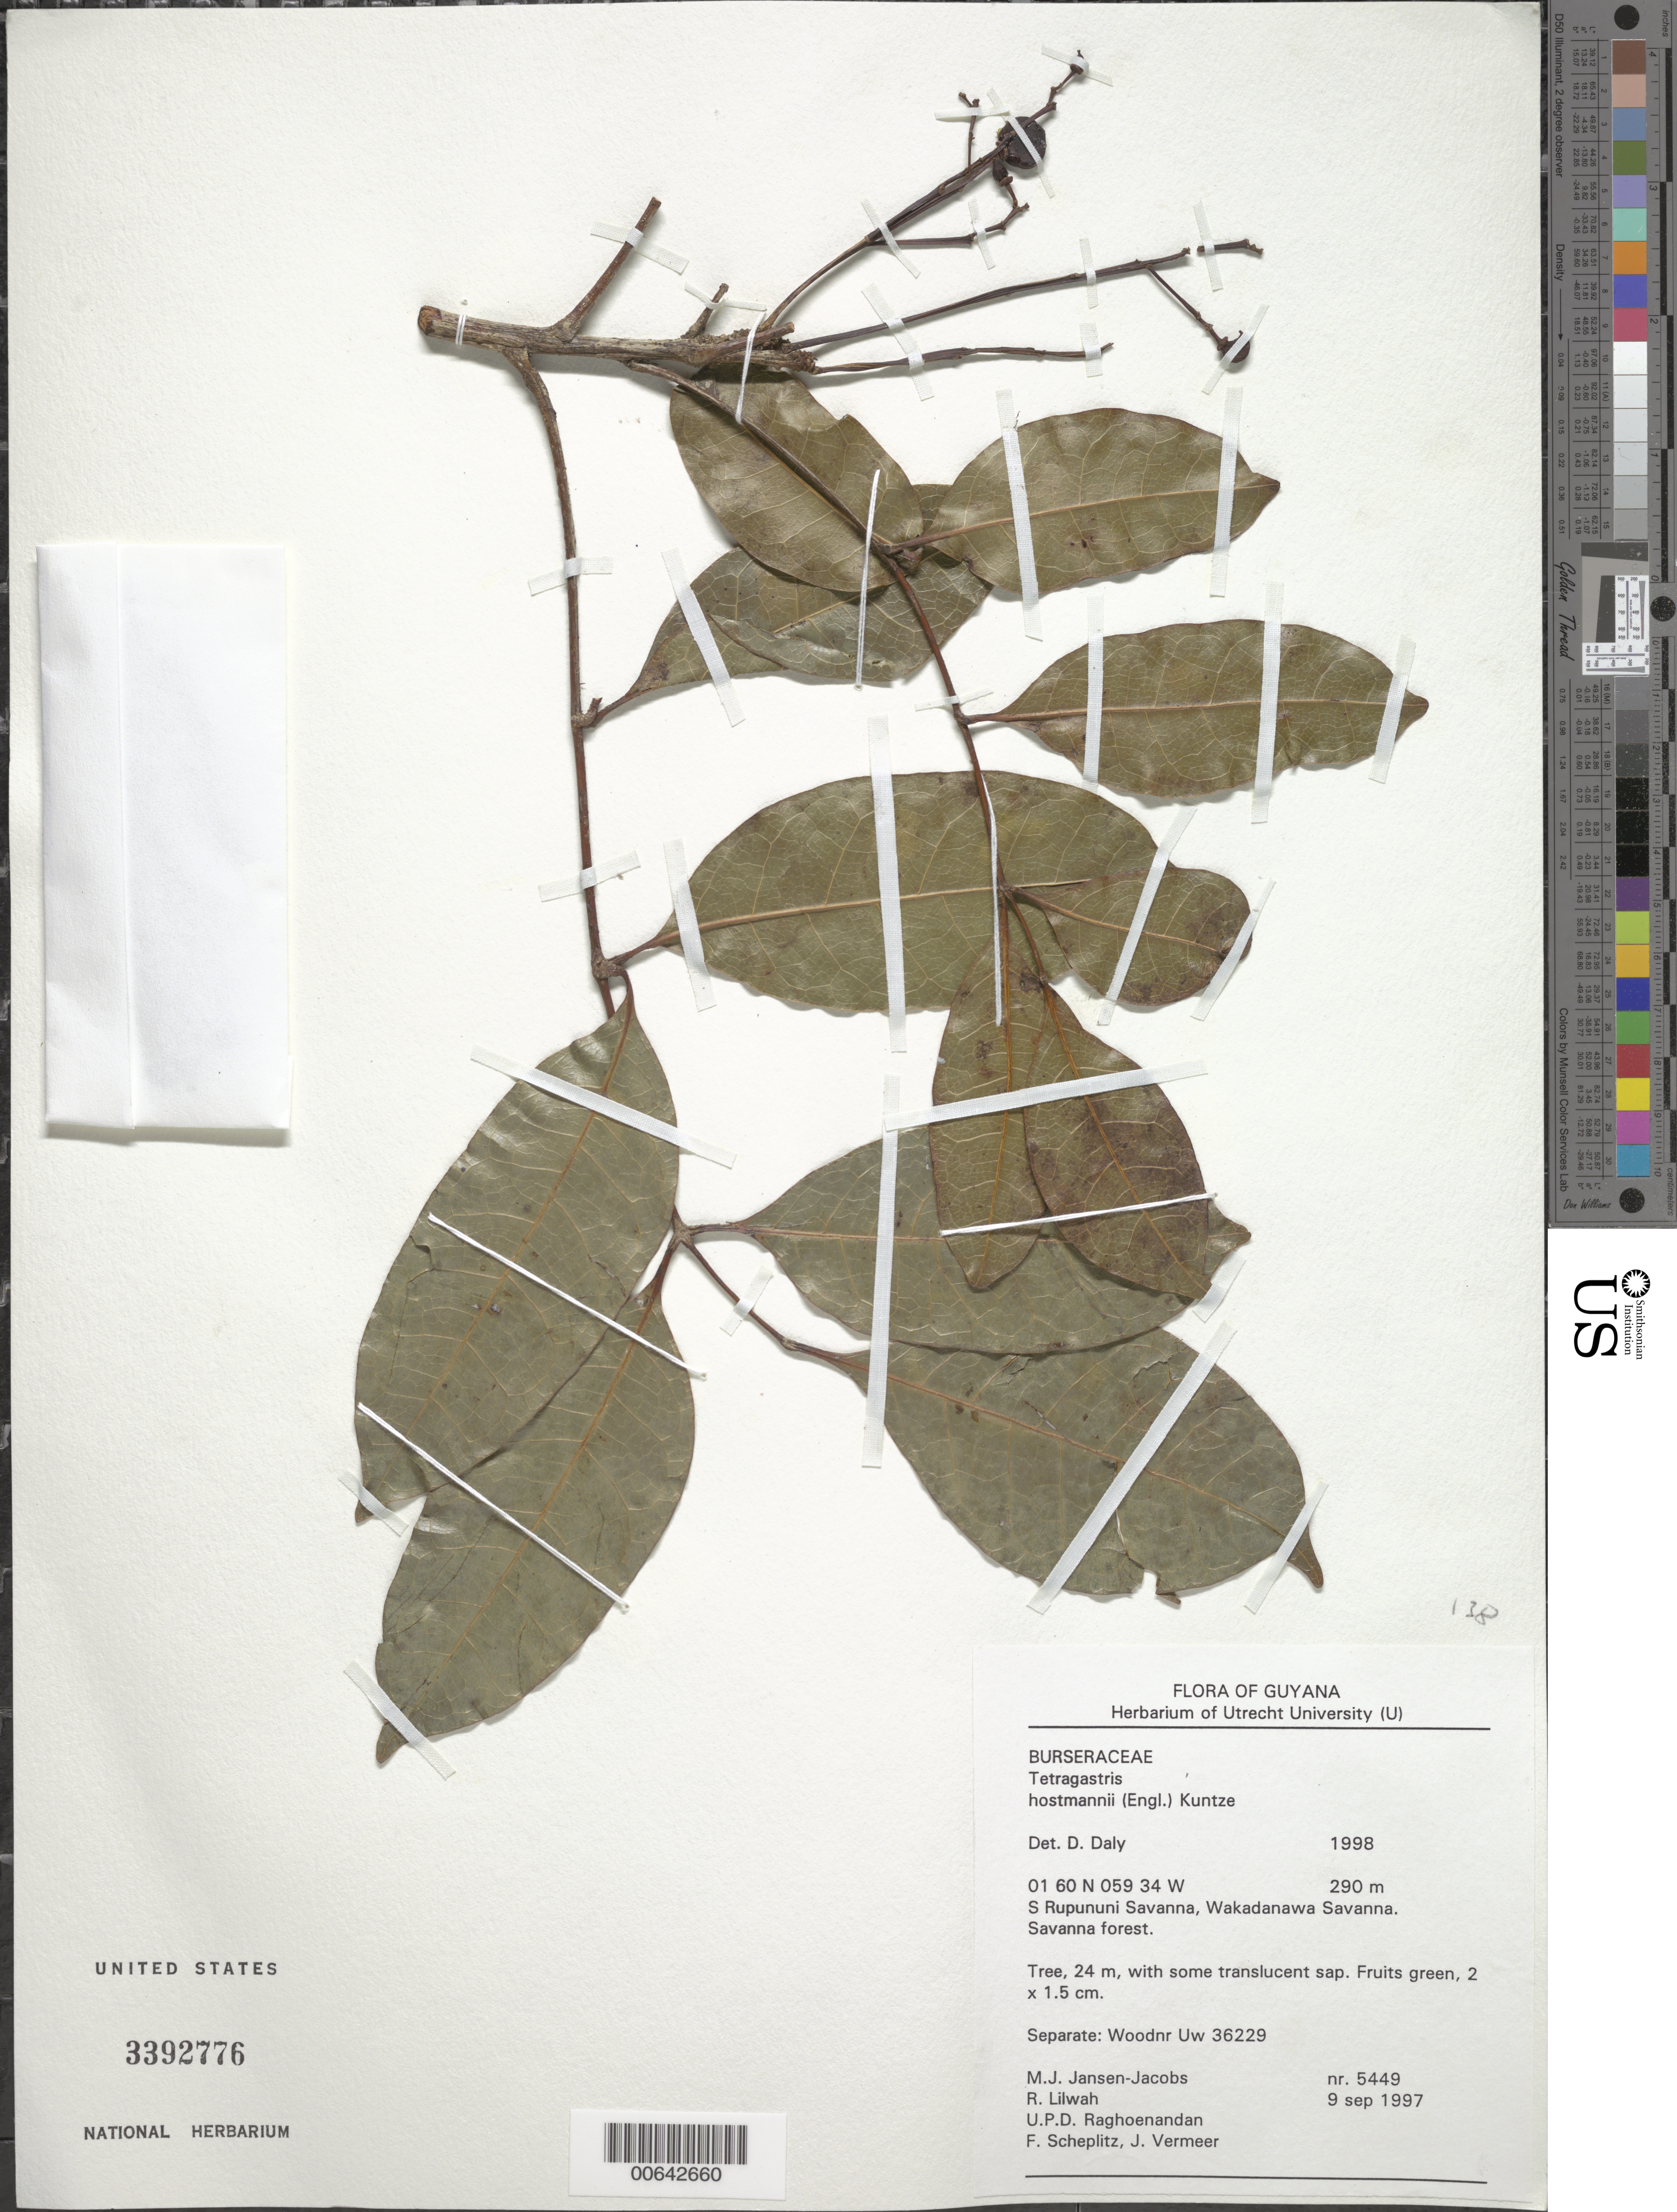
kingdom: Plantae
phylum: Tracheophyta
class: Magnoliopsida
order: Sapindales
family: Burseraceae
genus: Protium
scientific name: Protium surinamense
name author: Byng & Christenh.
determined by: Daly, Douglas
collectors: M. J. Jansen-Jacobs, R. Lilwah, U. Raghoenandan, F. Scheplitz & J. Vermeer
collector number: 5449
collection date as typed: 9-Sep-97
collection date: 1997-09-09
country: Guyana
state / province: U. Takutu-U. Essequibo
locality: S. Rupununi savanna, Wakadanawa Savanna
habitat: Savanna forest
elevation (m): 290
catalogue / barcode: US 3392776